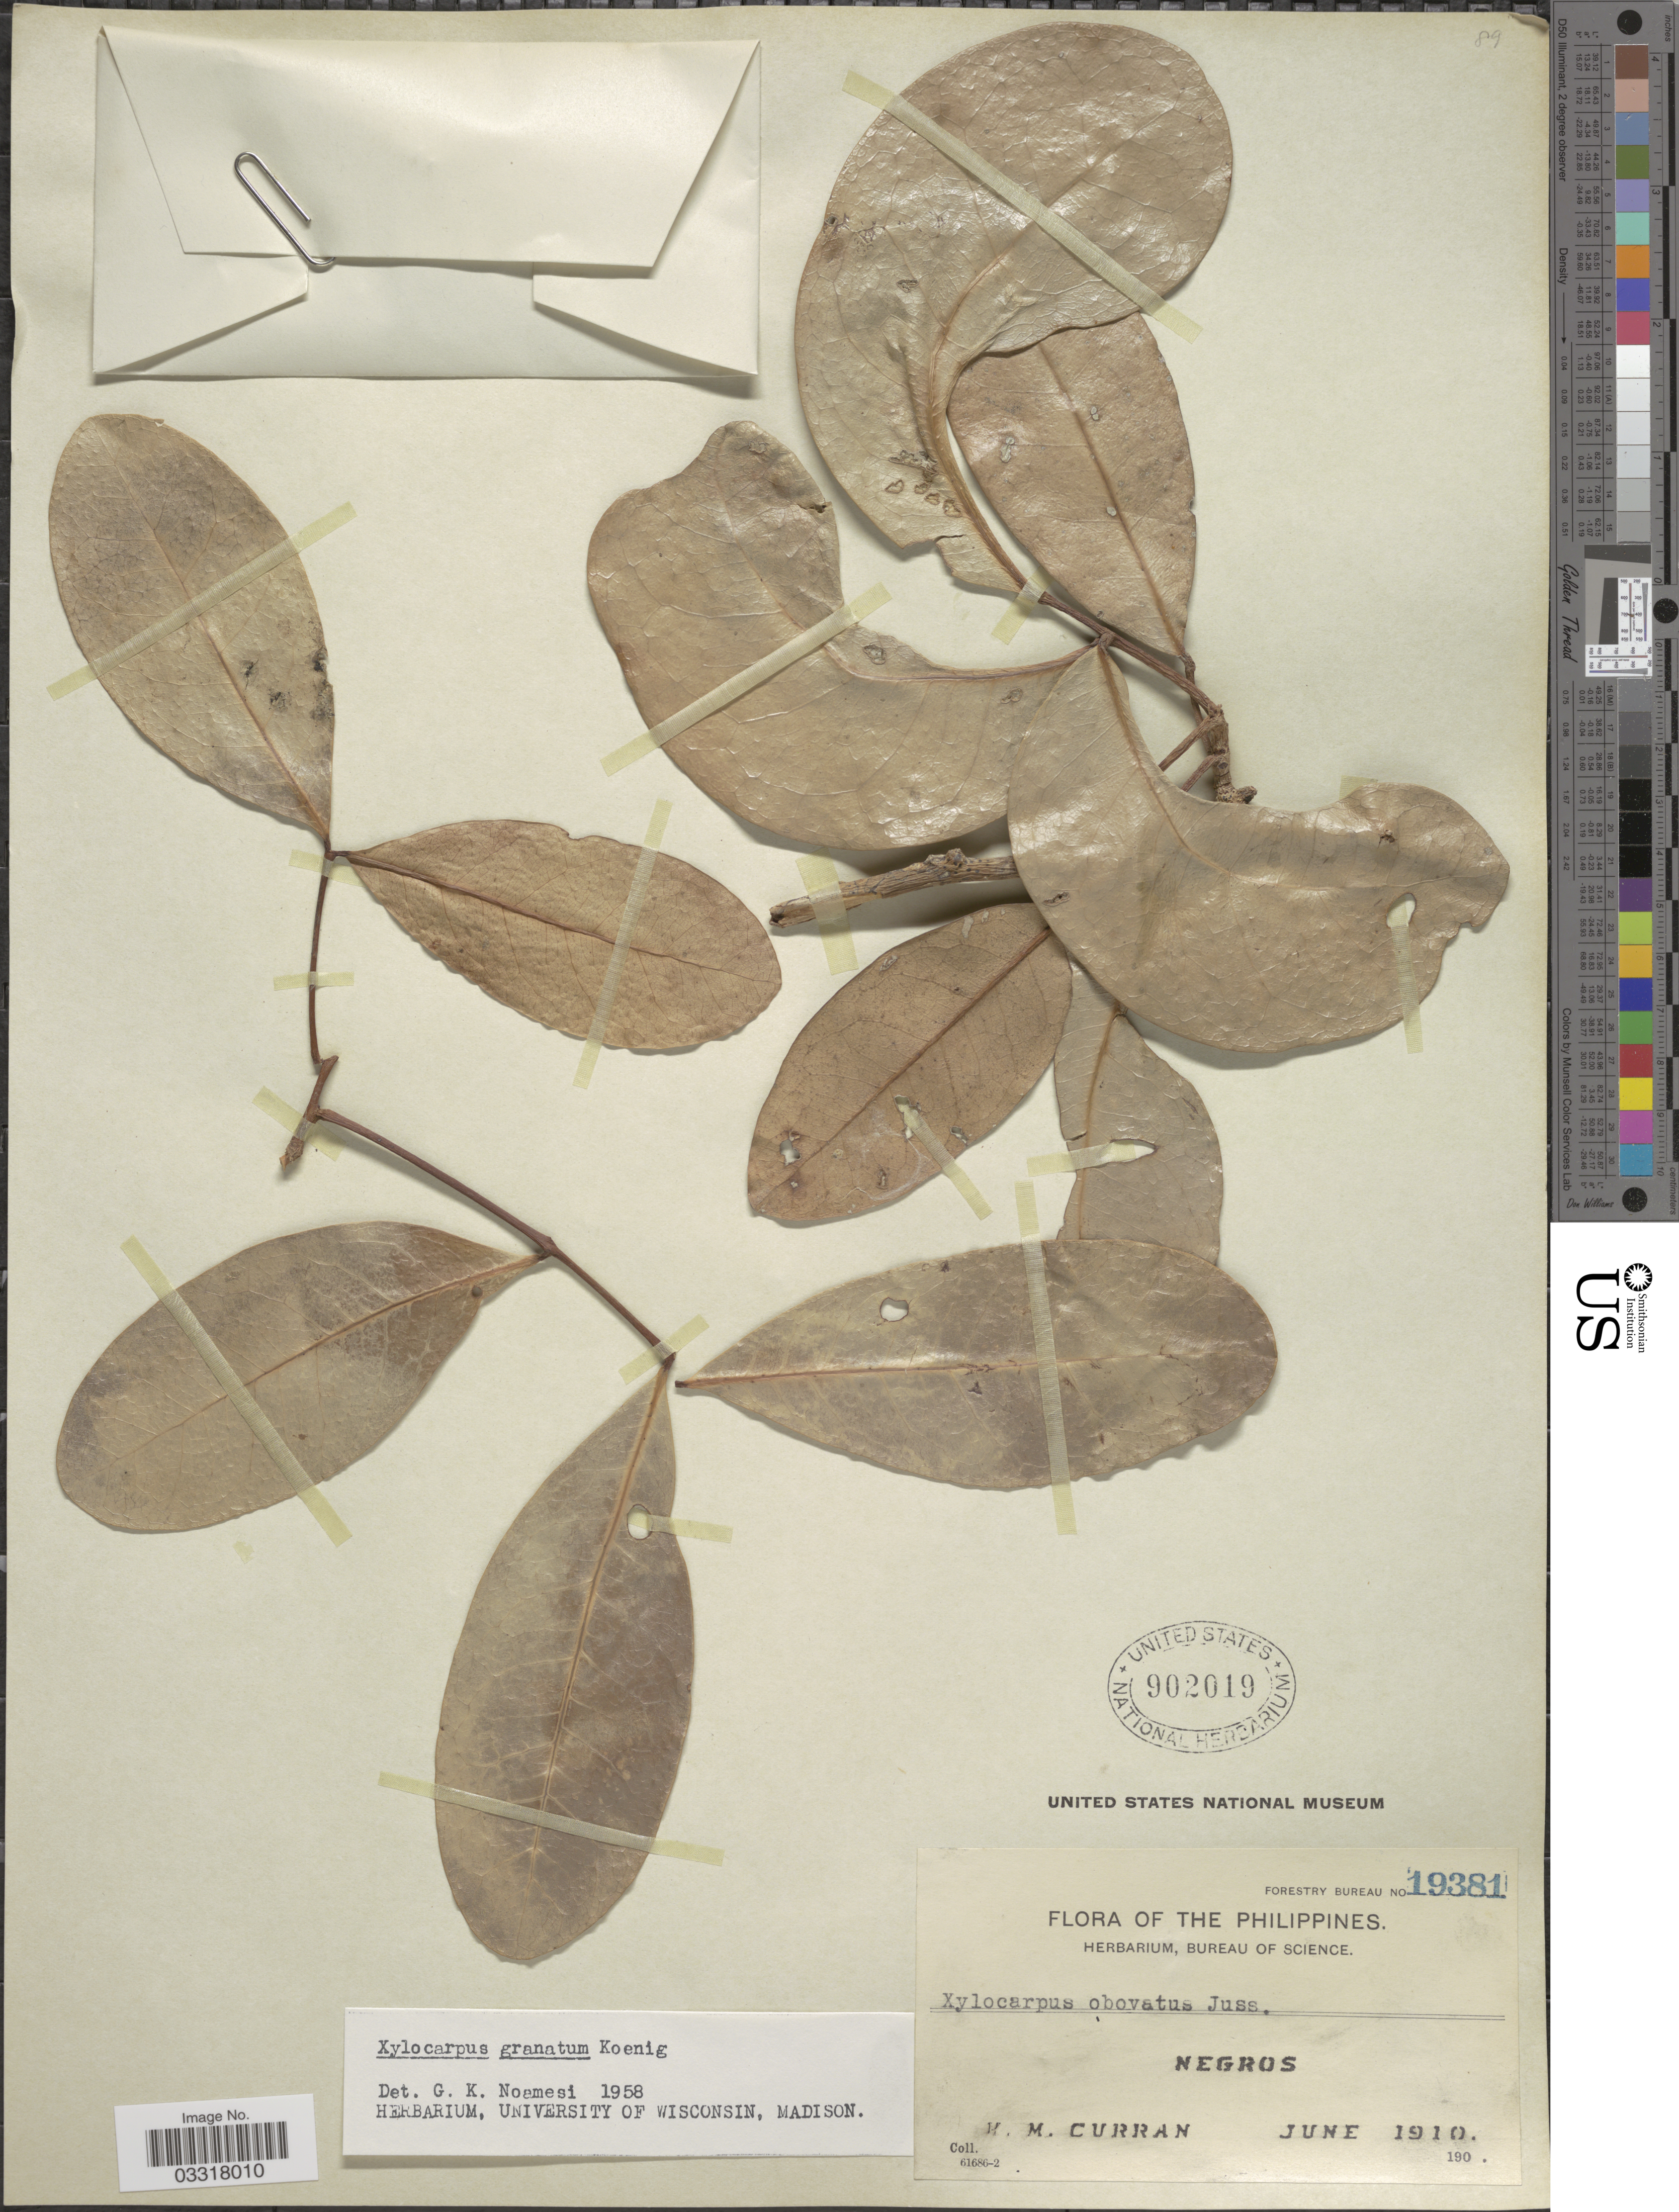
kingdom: Plantae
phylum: Tracheophyta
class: Magnoliopsida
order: Sapindales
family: Meliaceae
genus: Xylocarpus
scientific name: Xylocarpus granatum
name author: J. Koenig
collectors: H. M. Curran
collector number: Forestry Bureau 19381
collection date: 1910-06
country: Philippines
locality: Negros.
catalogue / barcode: US 902019